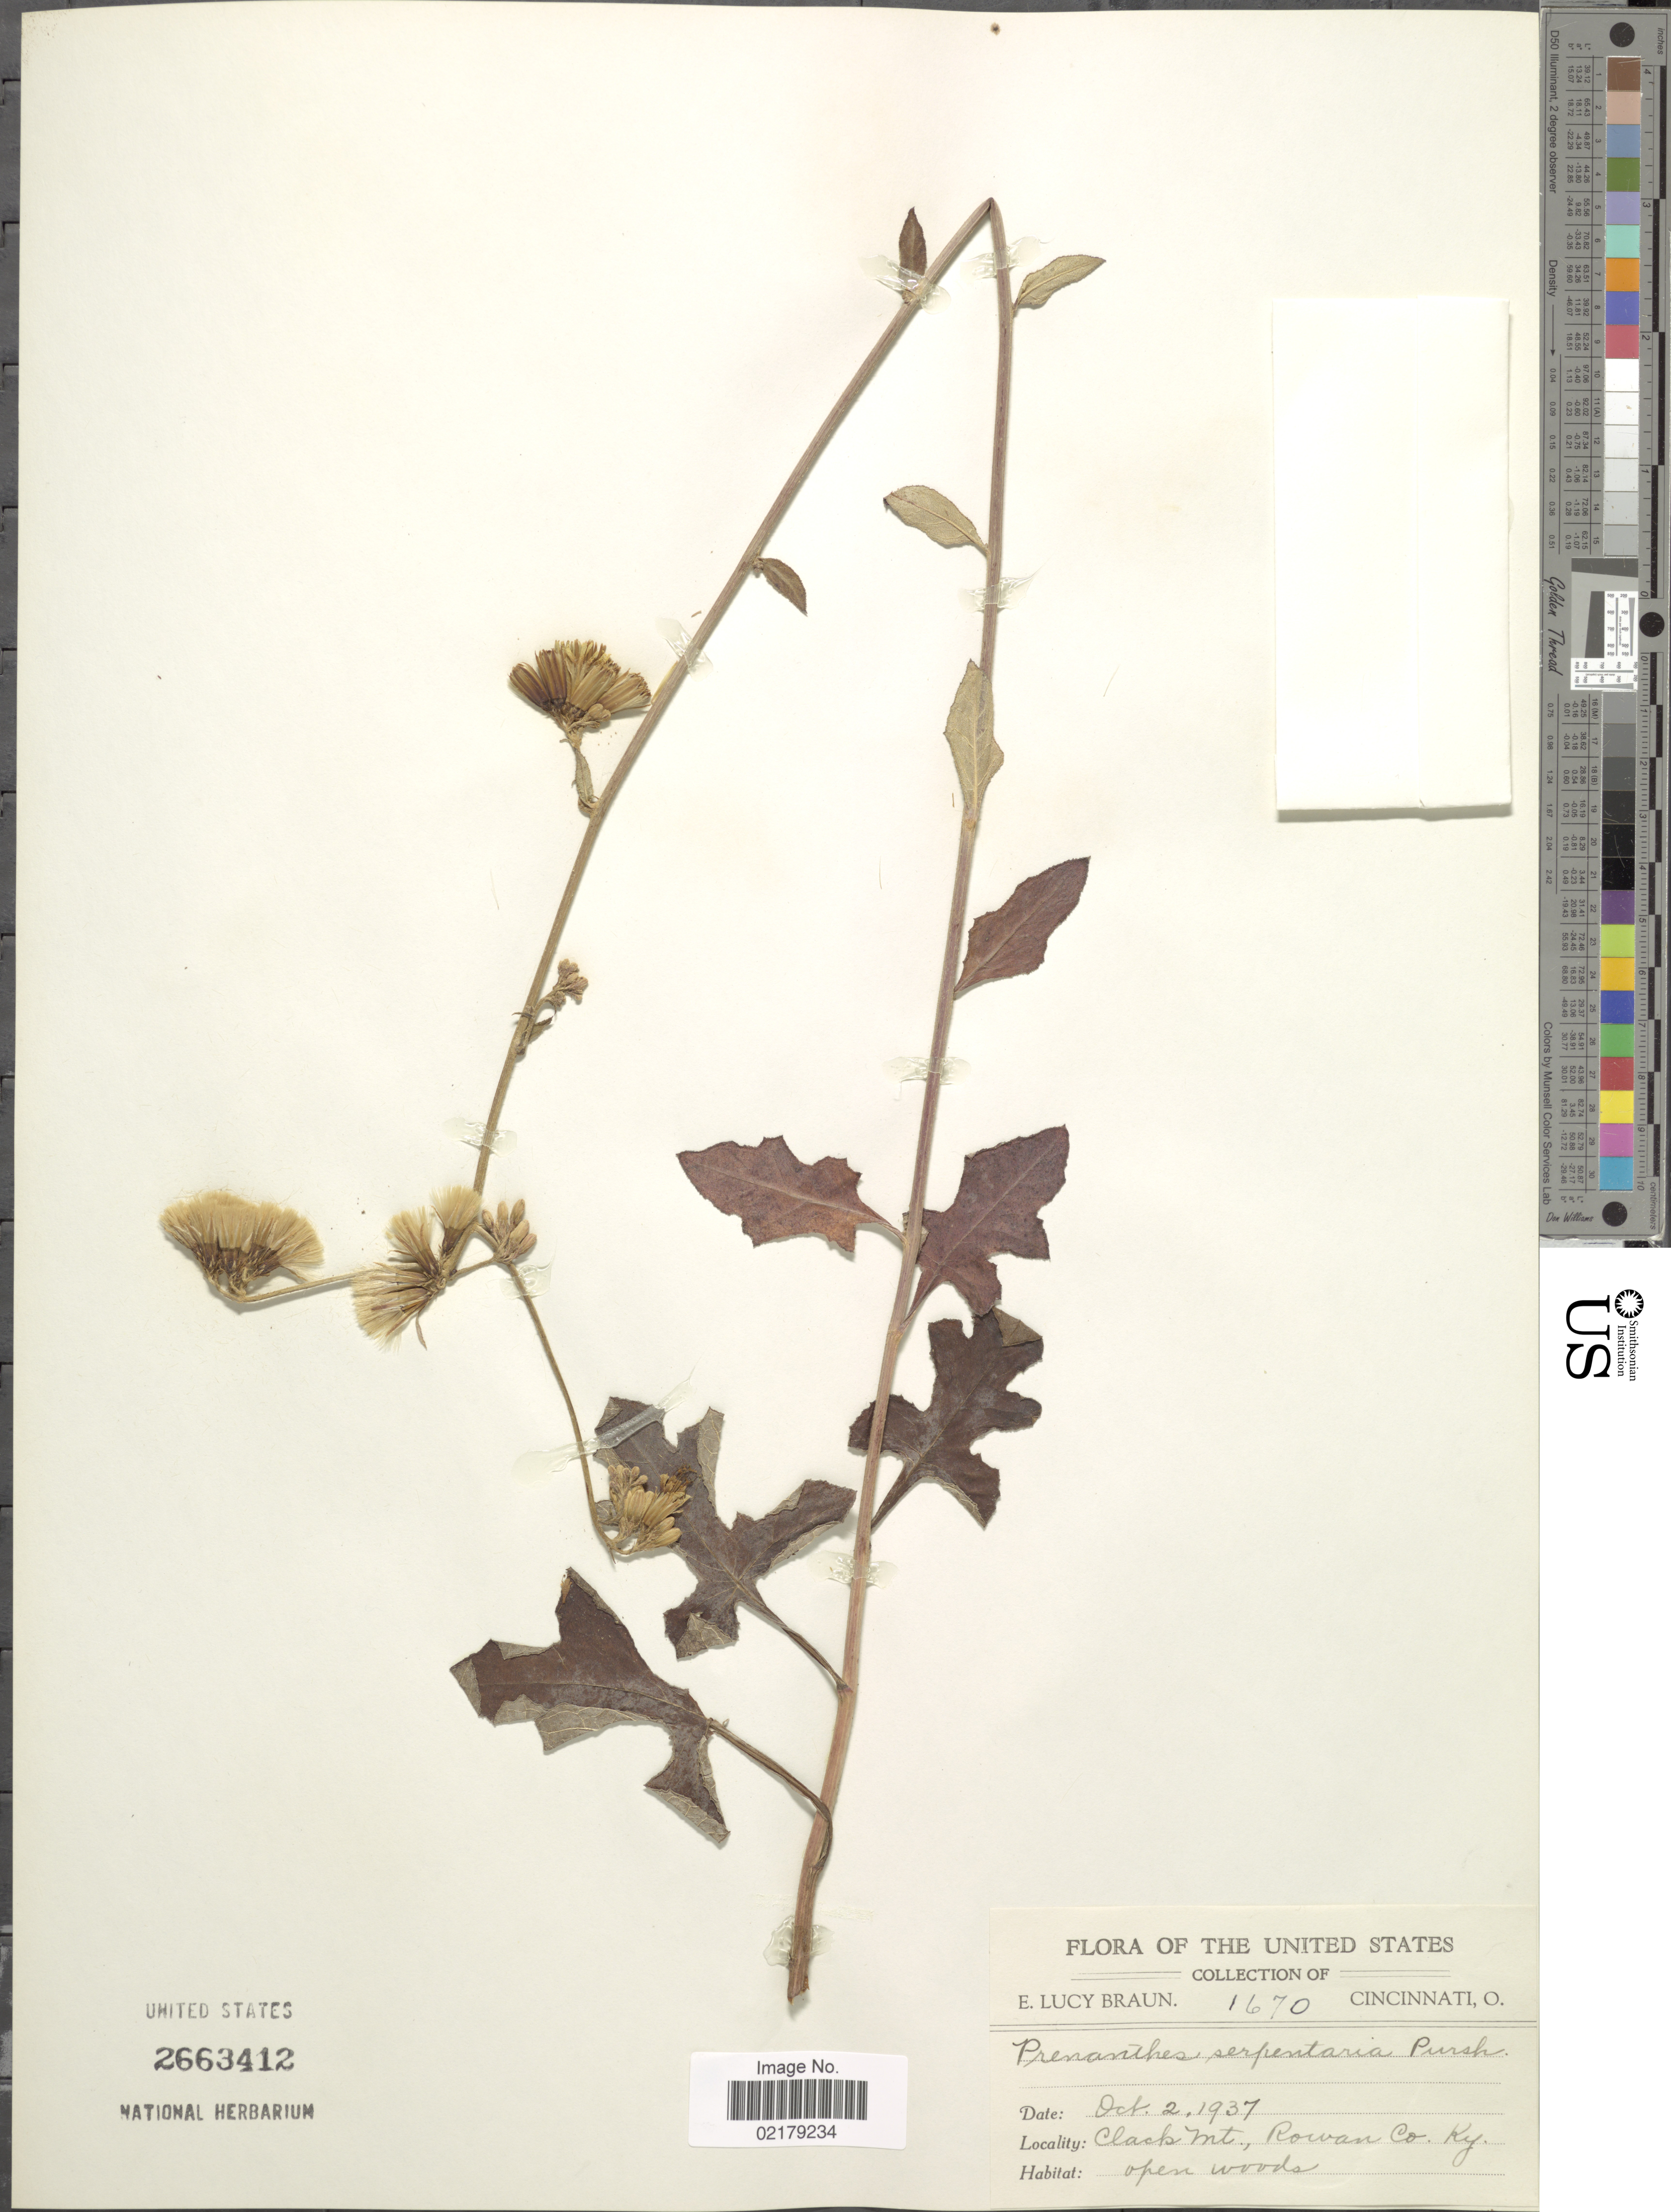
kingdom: Plantae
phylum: Tracheophyta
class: Magnoliopsida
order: Asterales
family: Asteraceae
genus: Nabalus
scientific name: Nabalus serpentarius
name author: (Pursh) Hook.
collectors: E. L. Braun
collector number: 1670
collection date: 1937-10-02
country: United States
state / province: Kentucky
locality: Clack Mt., Rowan Co, open woods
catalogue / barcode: US 2663412